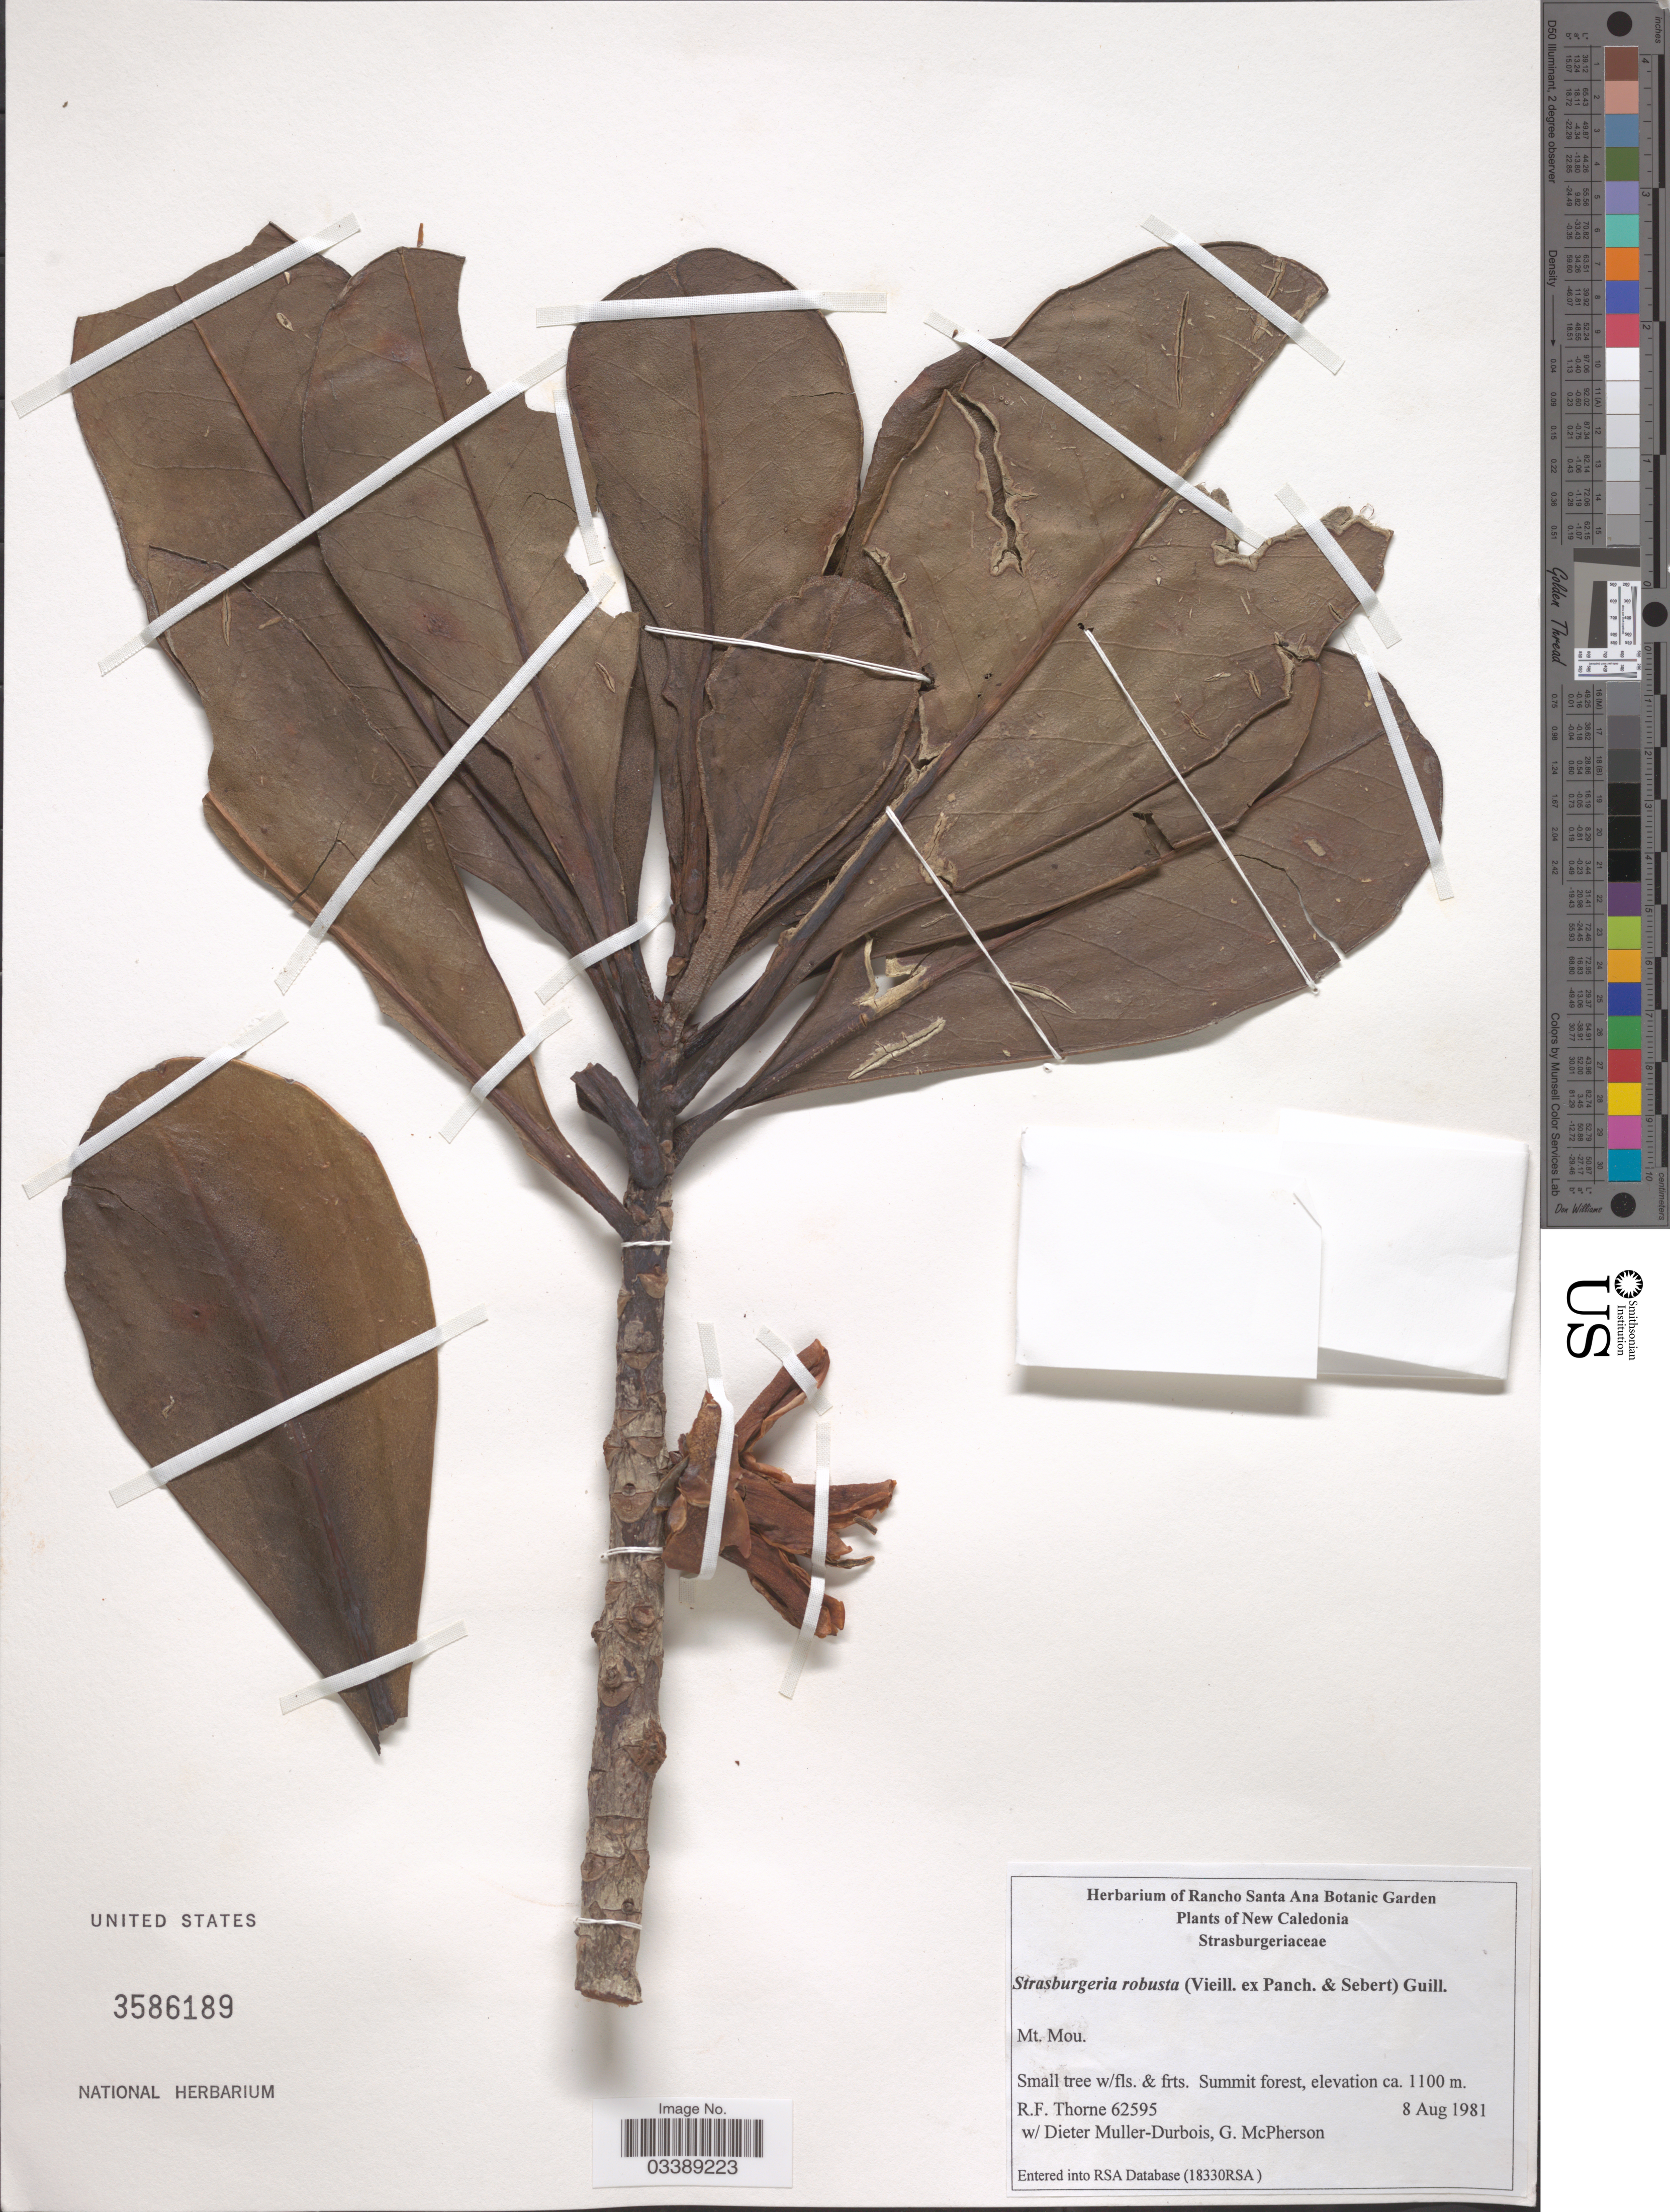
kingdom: Plantae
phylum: Tracheophyta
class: Magnoliopsida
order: Crossosomatales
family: Strasburgeriaceae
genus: Strasburgeria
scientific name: Strasburgeria robusta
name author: (Vieill. ex Pancher & Sebert) Guillaumin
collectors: R. Thorne, D. Muller-Durbois & G. McPherson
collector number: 62595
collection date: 1981-08-08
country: New Caledonia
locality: Mt. Mou.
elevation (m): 1100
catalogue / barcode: US 3586189